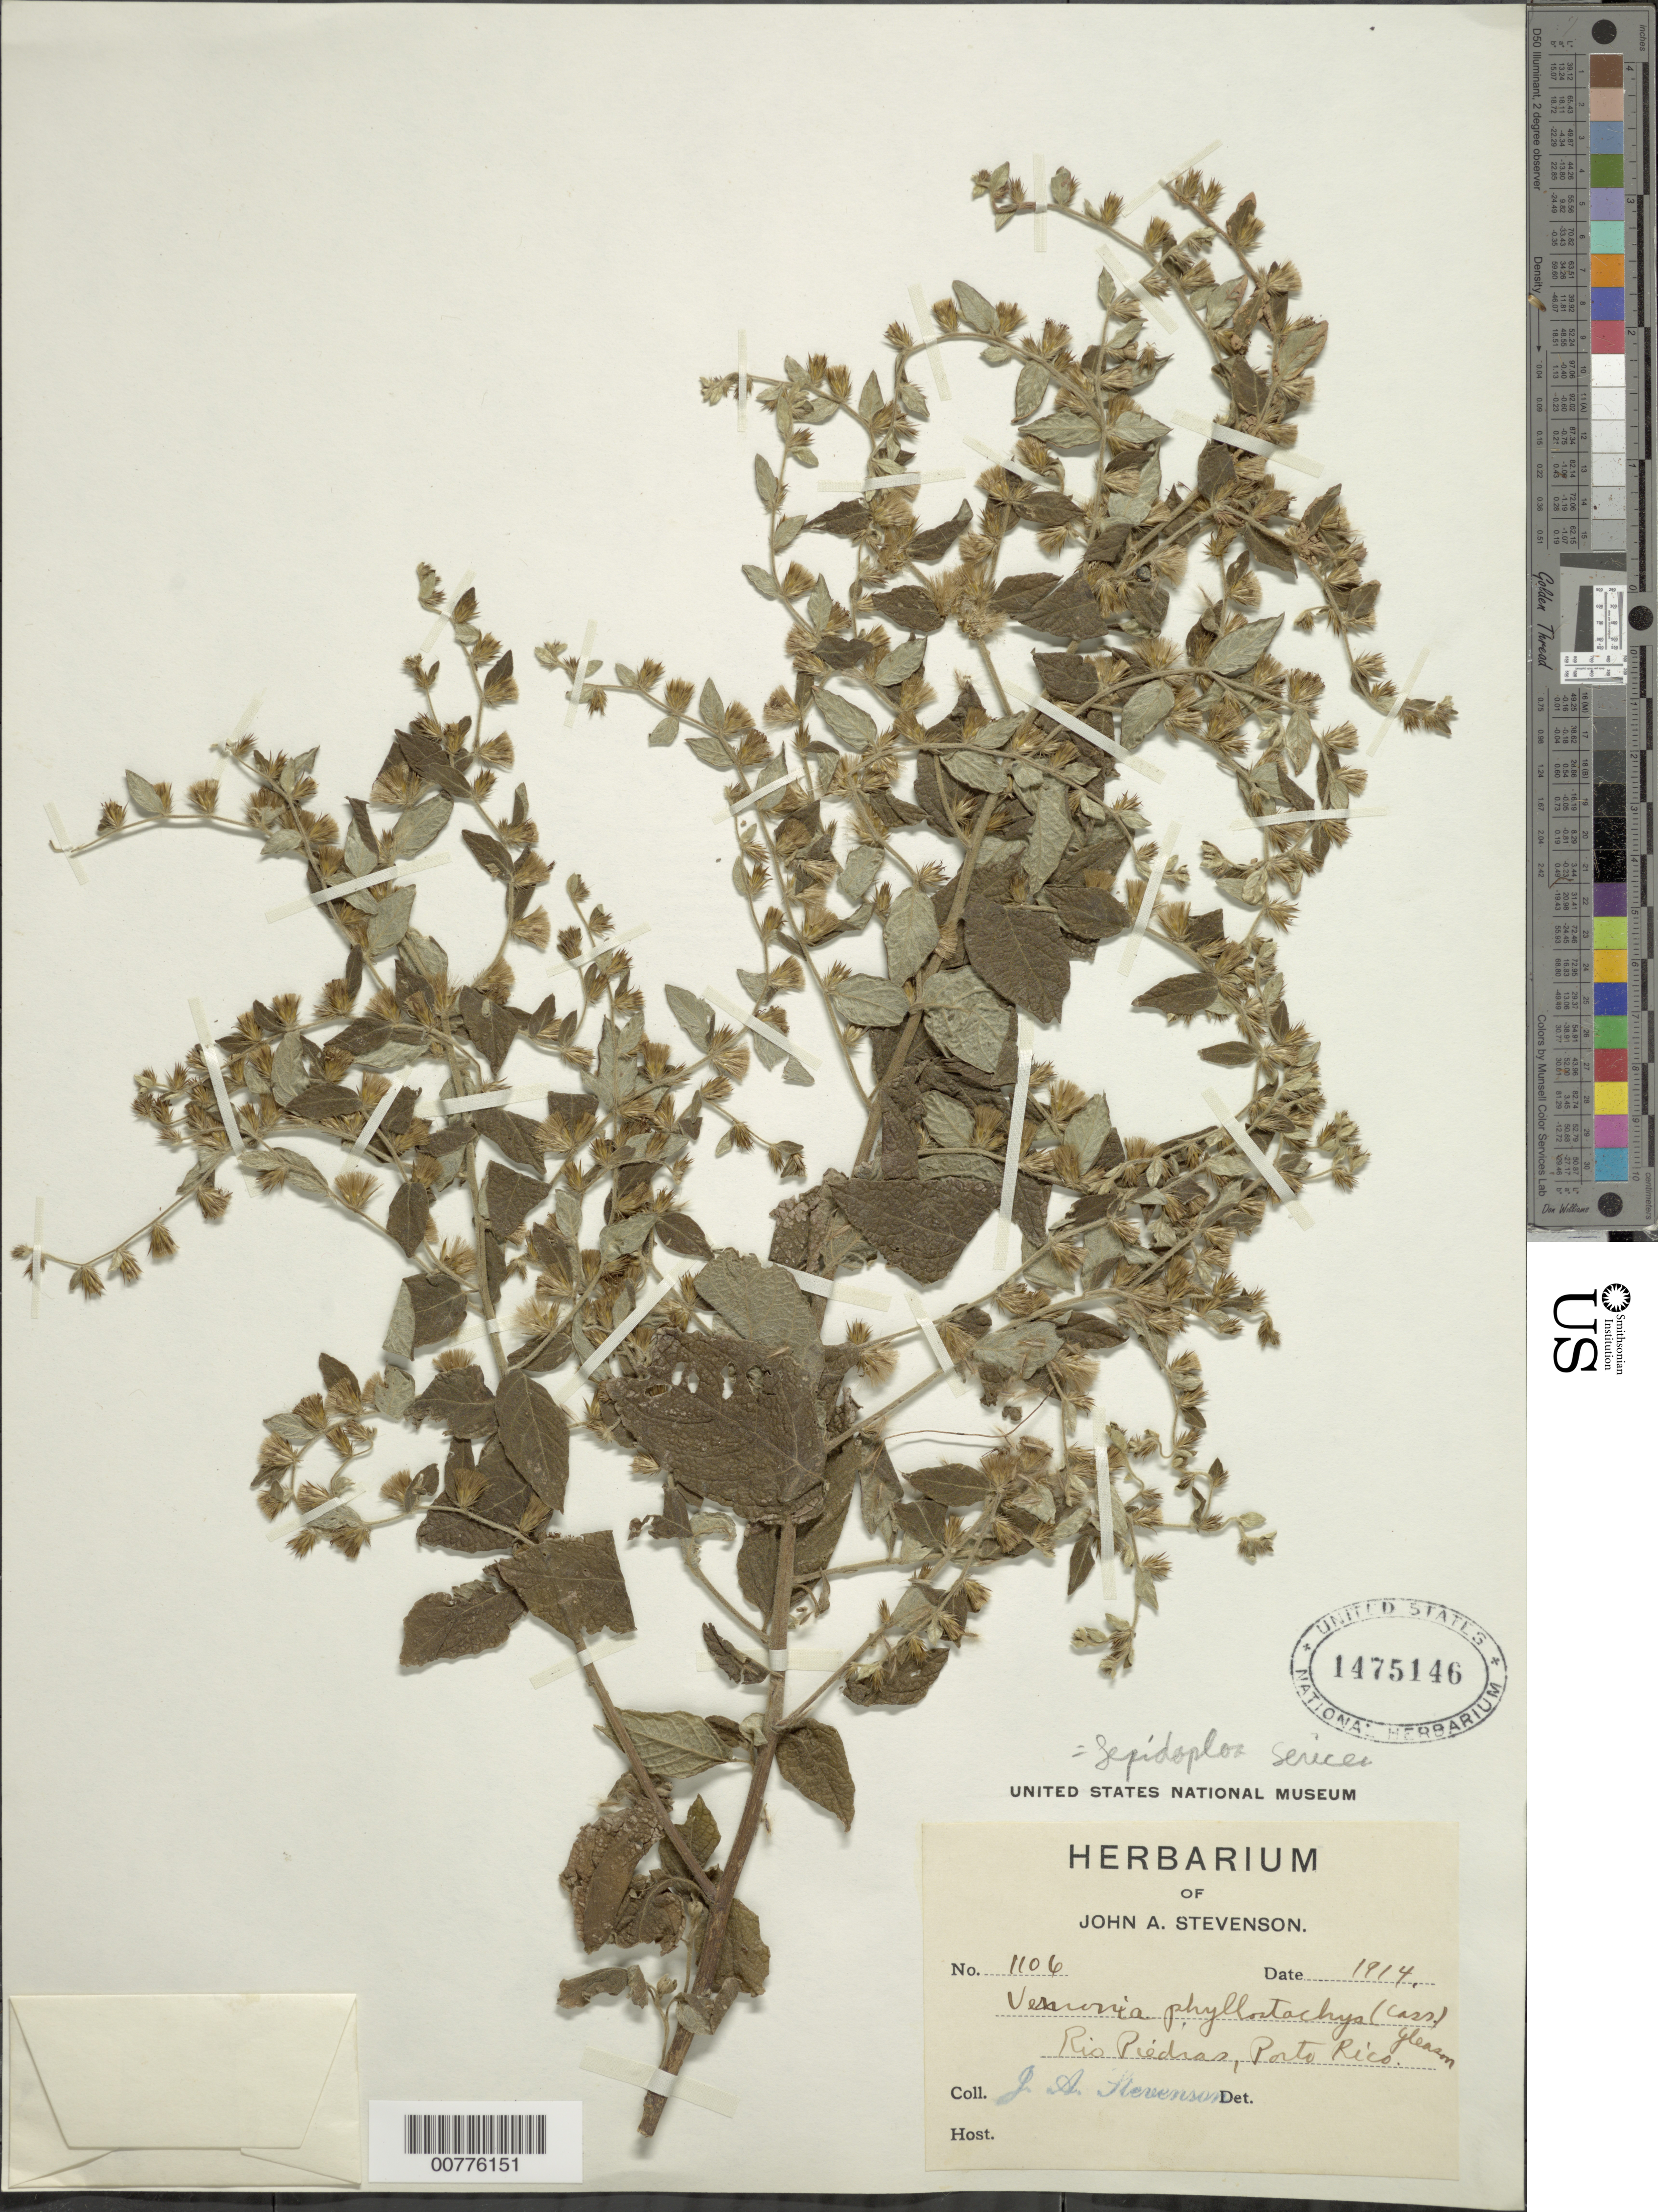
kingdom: Plantae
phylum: Tracheophyta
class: Magnoliopsida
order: Asterales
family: Asteraceae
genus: Lepidaploa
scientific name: Lepidaploa sericea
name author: (Rich.) H. Rob.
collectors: J. Stevenson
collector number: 1106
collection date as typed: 1914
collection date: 1914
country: Puerto Rico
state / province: San Juan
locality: Río Piedras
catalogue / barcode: US 1475146